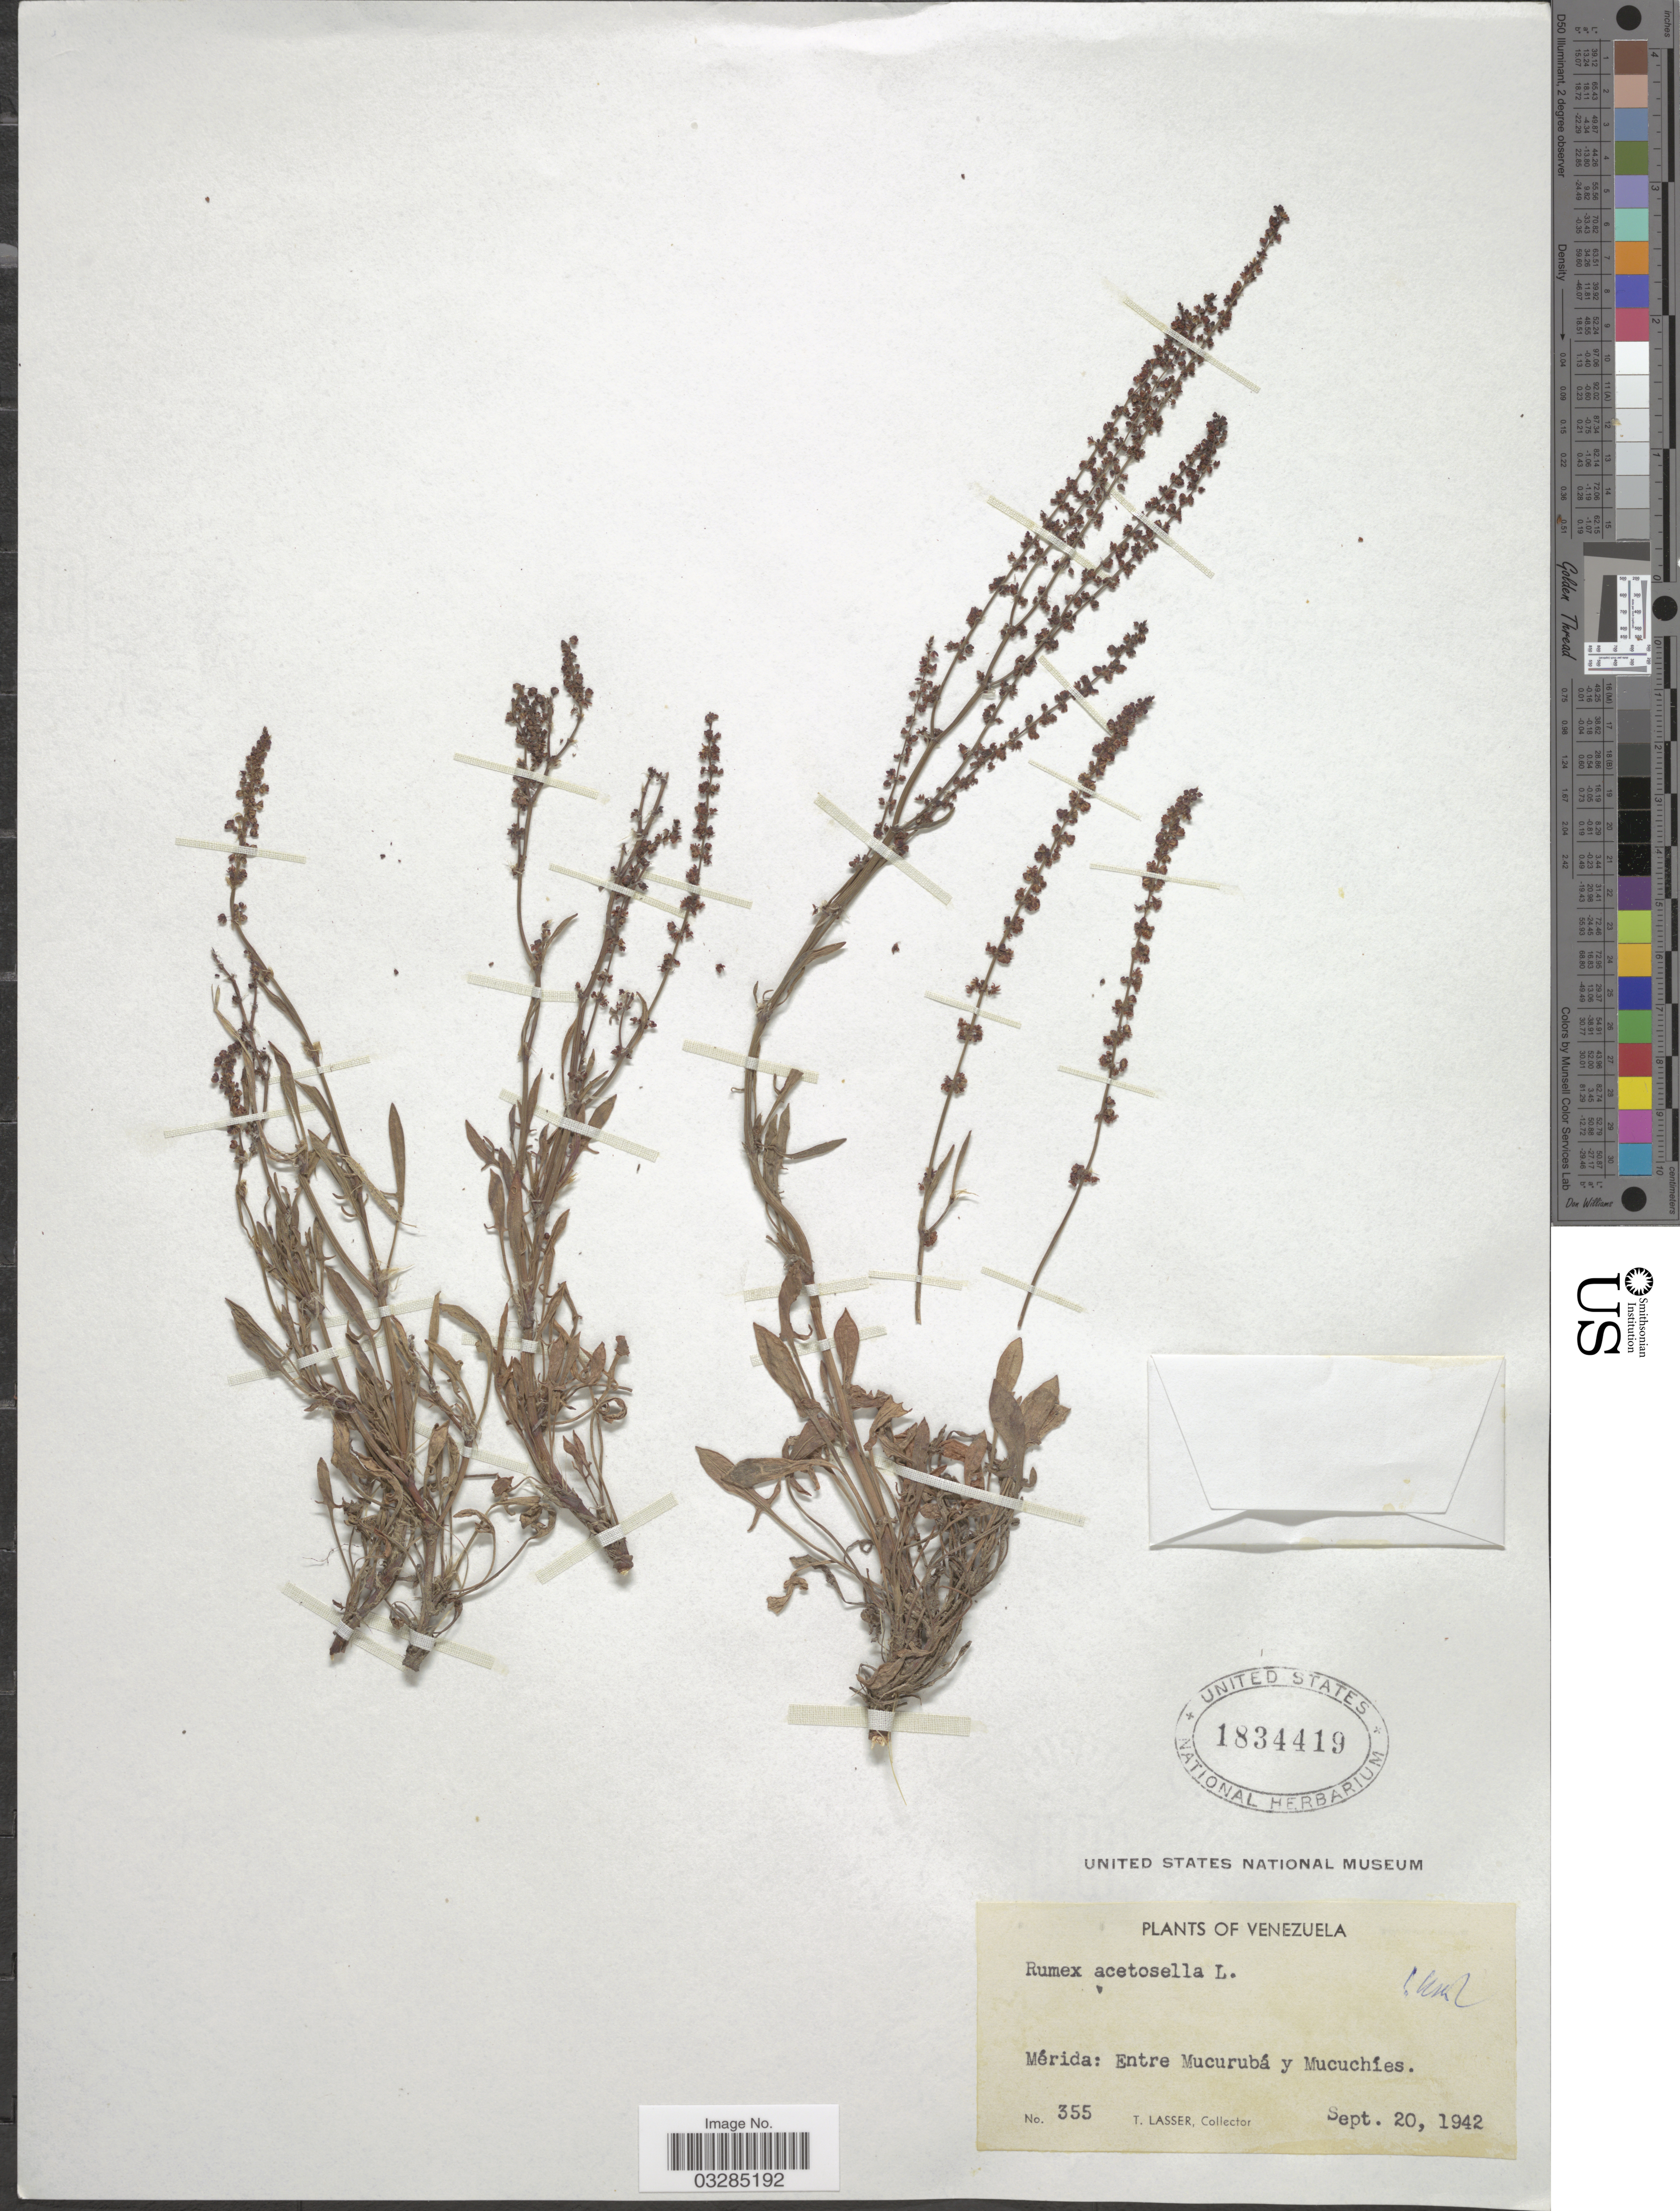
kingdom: Plantae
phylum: Tracheophyta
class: Magnoliopsida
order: Caryophyllales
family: Polygonaceae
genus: Rumex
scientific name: Rumex acetosella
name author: L.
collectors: T. Lasser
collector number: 355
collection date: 1942-09-20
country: Venezuela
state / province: Mérida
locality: Entre Mucurubá y Mucuchíes.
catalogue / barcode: US 1834419